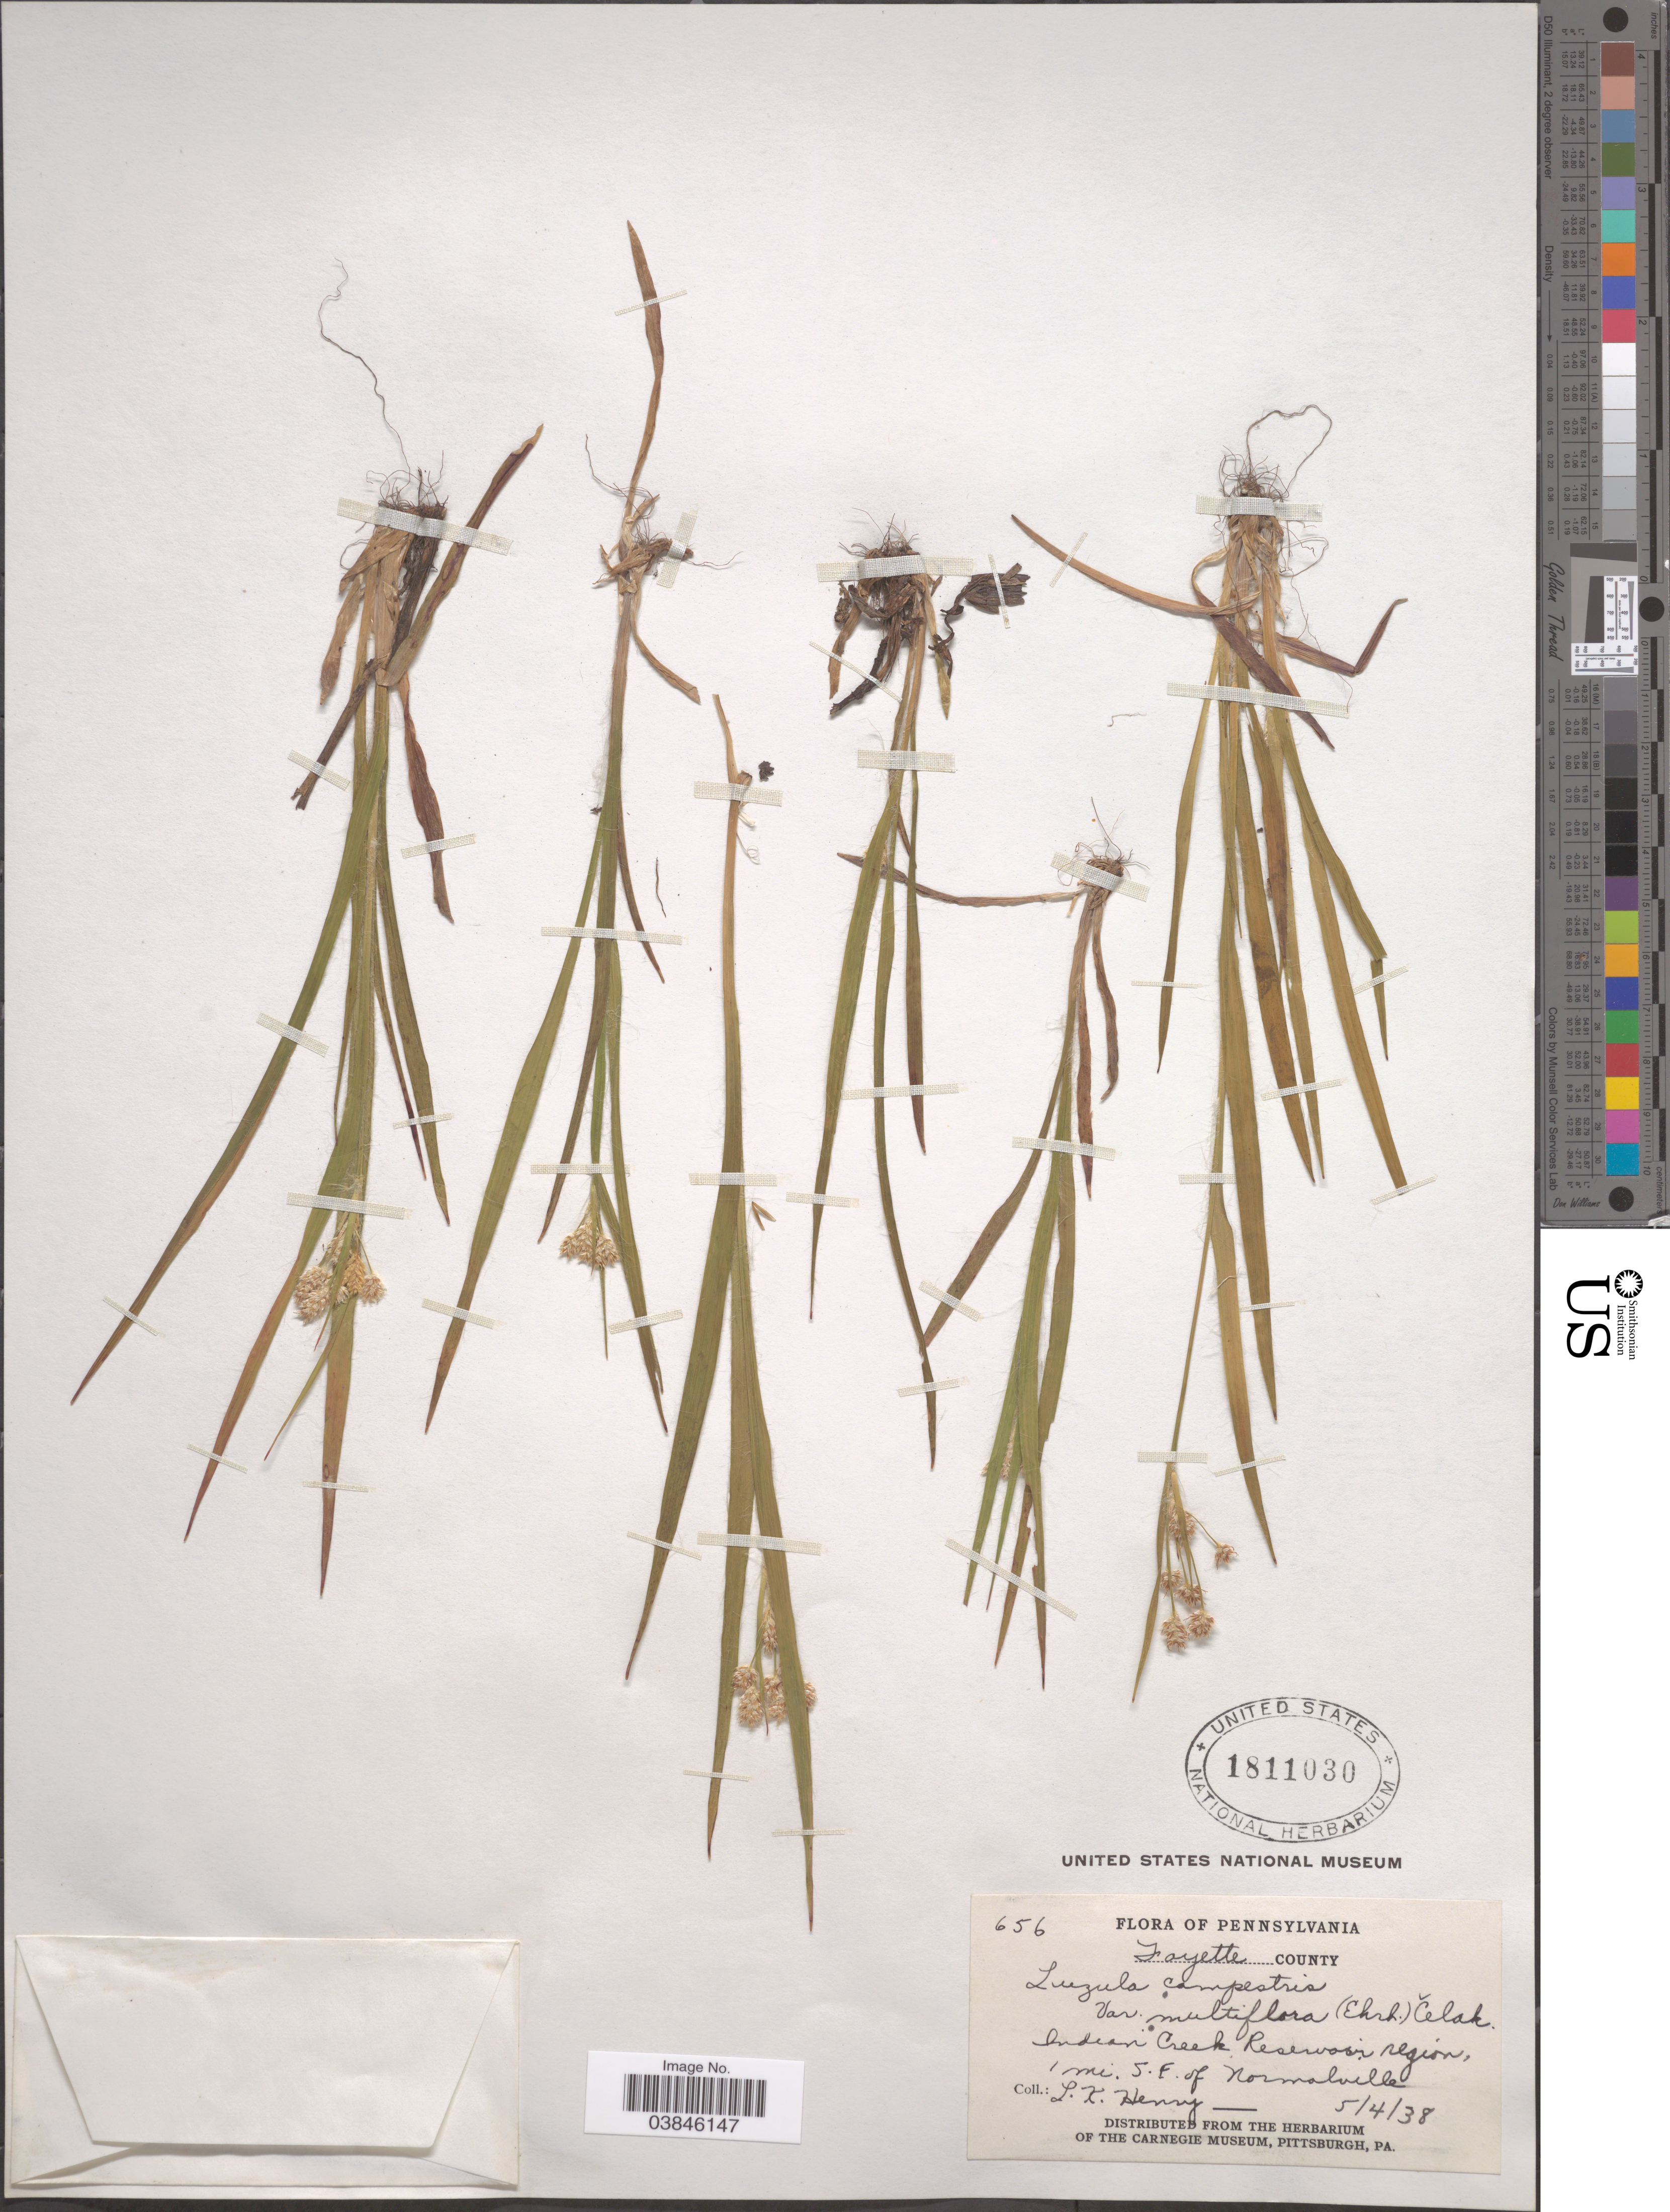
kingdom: Plantae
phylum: Tracheophyta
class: Liliopsida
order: Poales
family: Juncaceae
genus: Luzula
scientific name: Luzula multiflora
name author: (Ehrh.) Lej.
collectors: L. K. Henry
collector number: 656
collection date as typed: Transcribed d/m/y: 4/5/38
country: United States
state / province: Pennsylvania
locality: Fayette County. Indian Creek Reservoir region, 1 mi. S.E. of Normalville.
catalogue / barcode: US 1811030